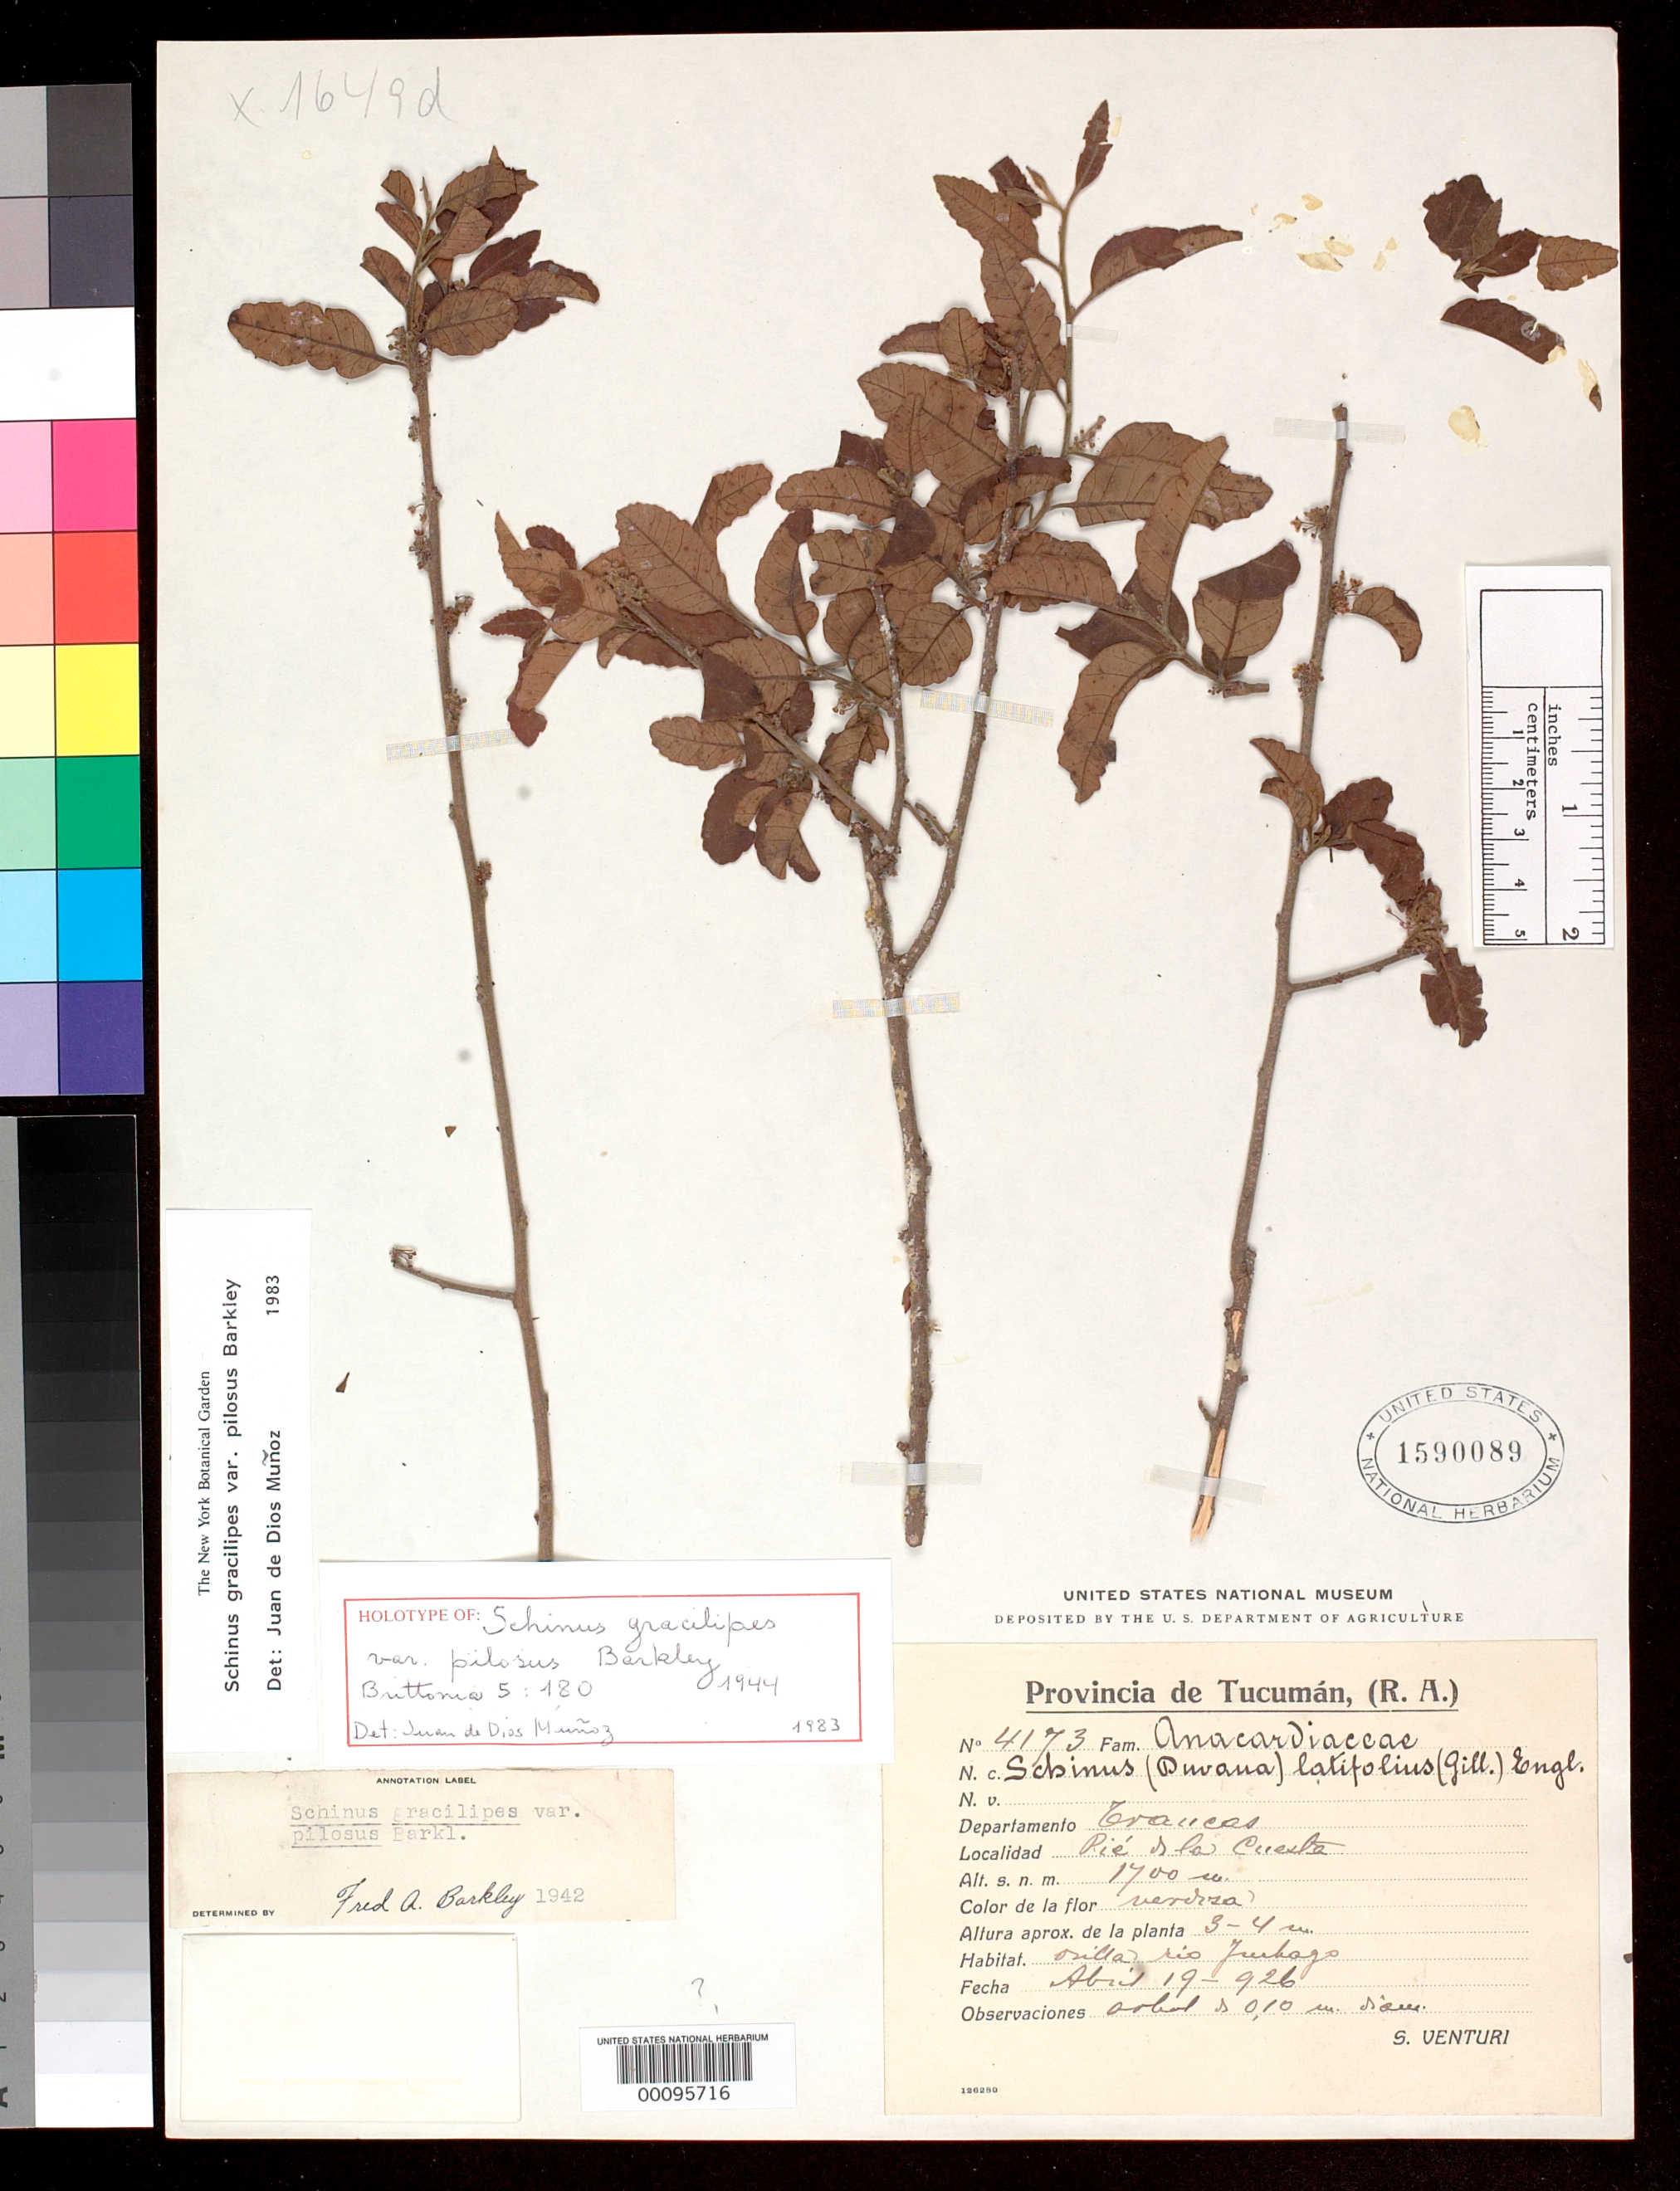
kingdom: Plantae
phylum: Tracheophyta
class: Magnoliopsida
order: Sapindales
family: Anacardiaceae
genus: Schinus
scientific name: Schinus gracilipes var. pilosus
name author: F.A. Barkley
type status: Holotype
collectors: S. Venturi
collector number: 4173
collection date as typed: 19 Apr 1926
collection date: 1926-04-19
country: Argentina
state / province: Tucumán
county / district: Trancas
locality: Pico de la Cuesta.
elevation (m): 1700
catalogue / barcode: US 1590089